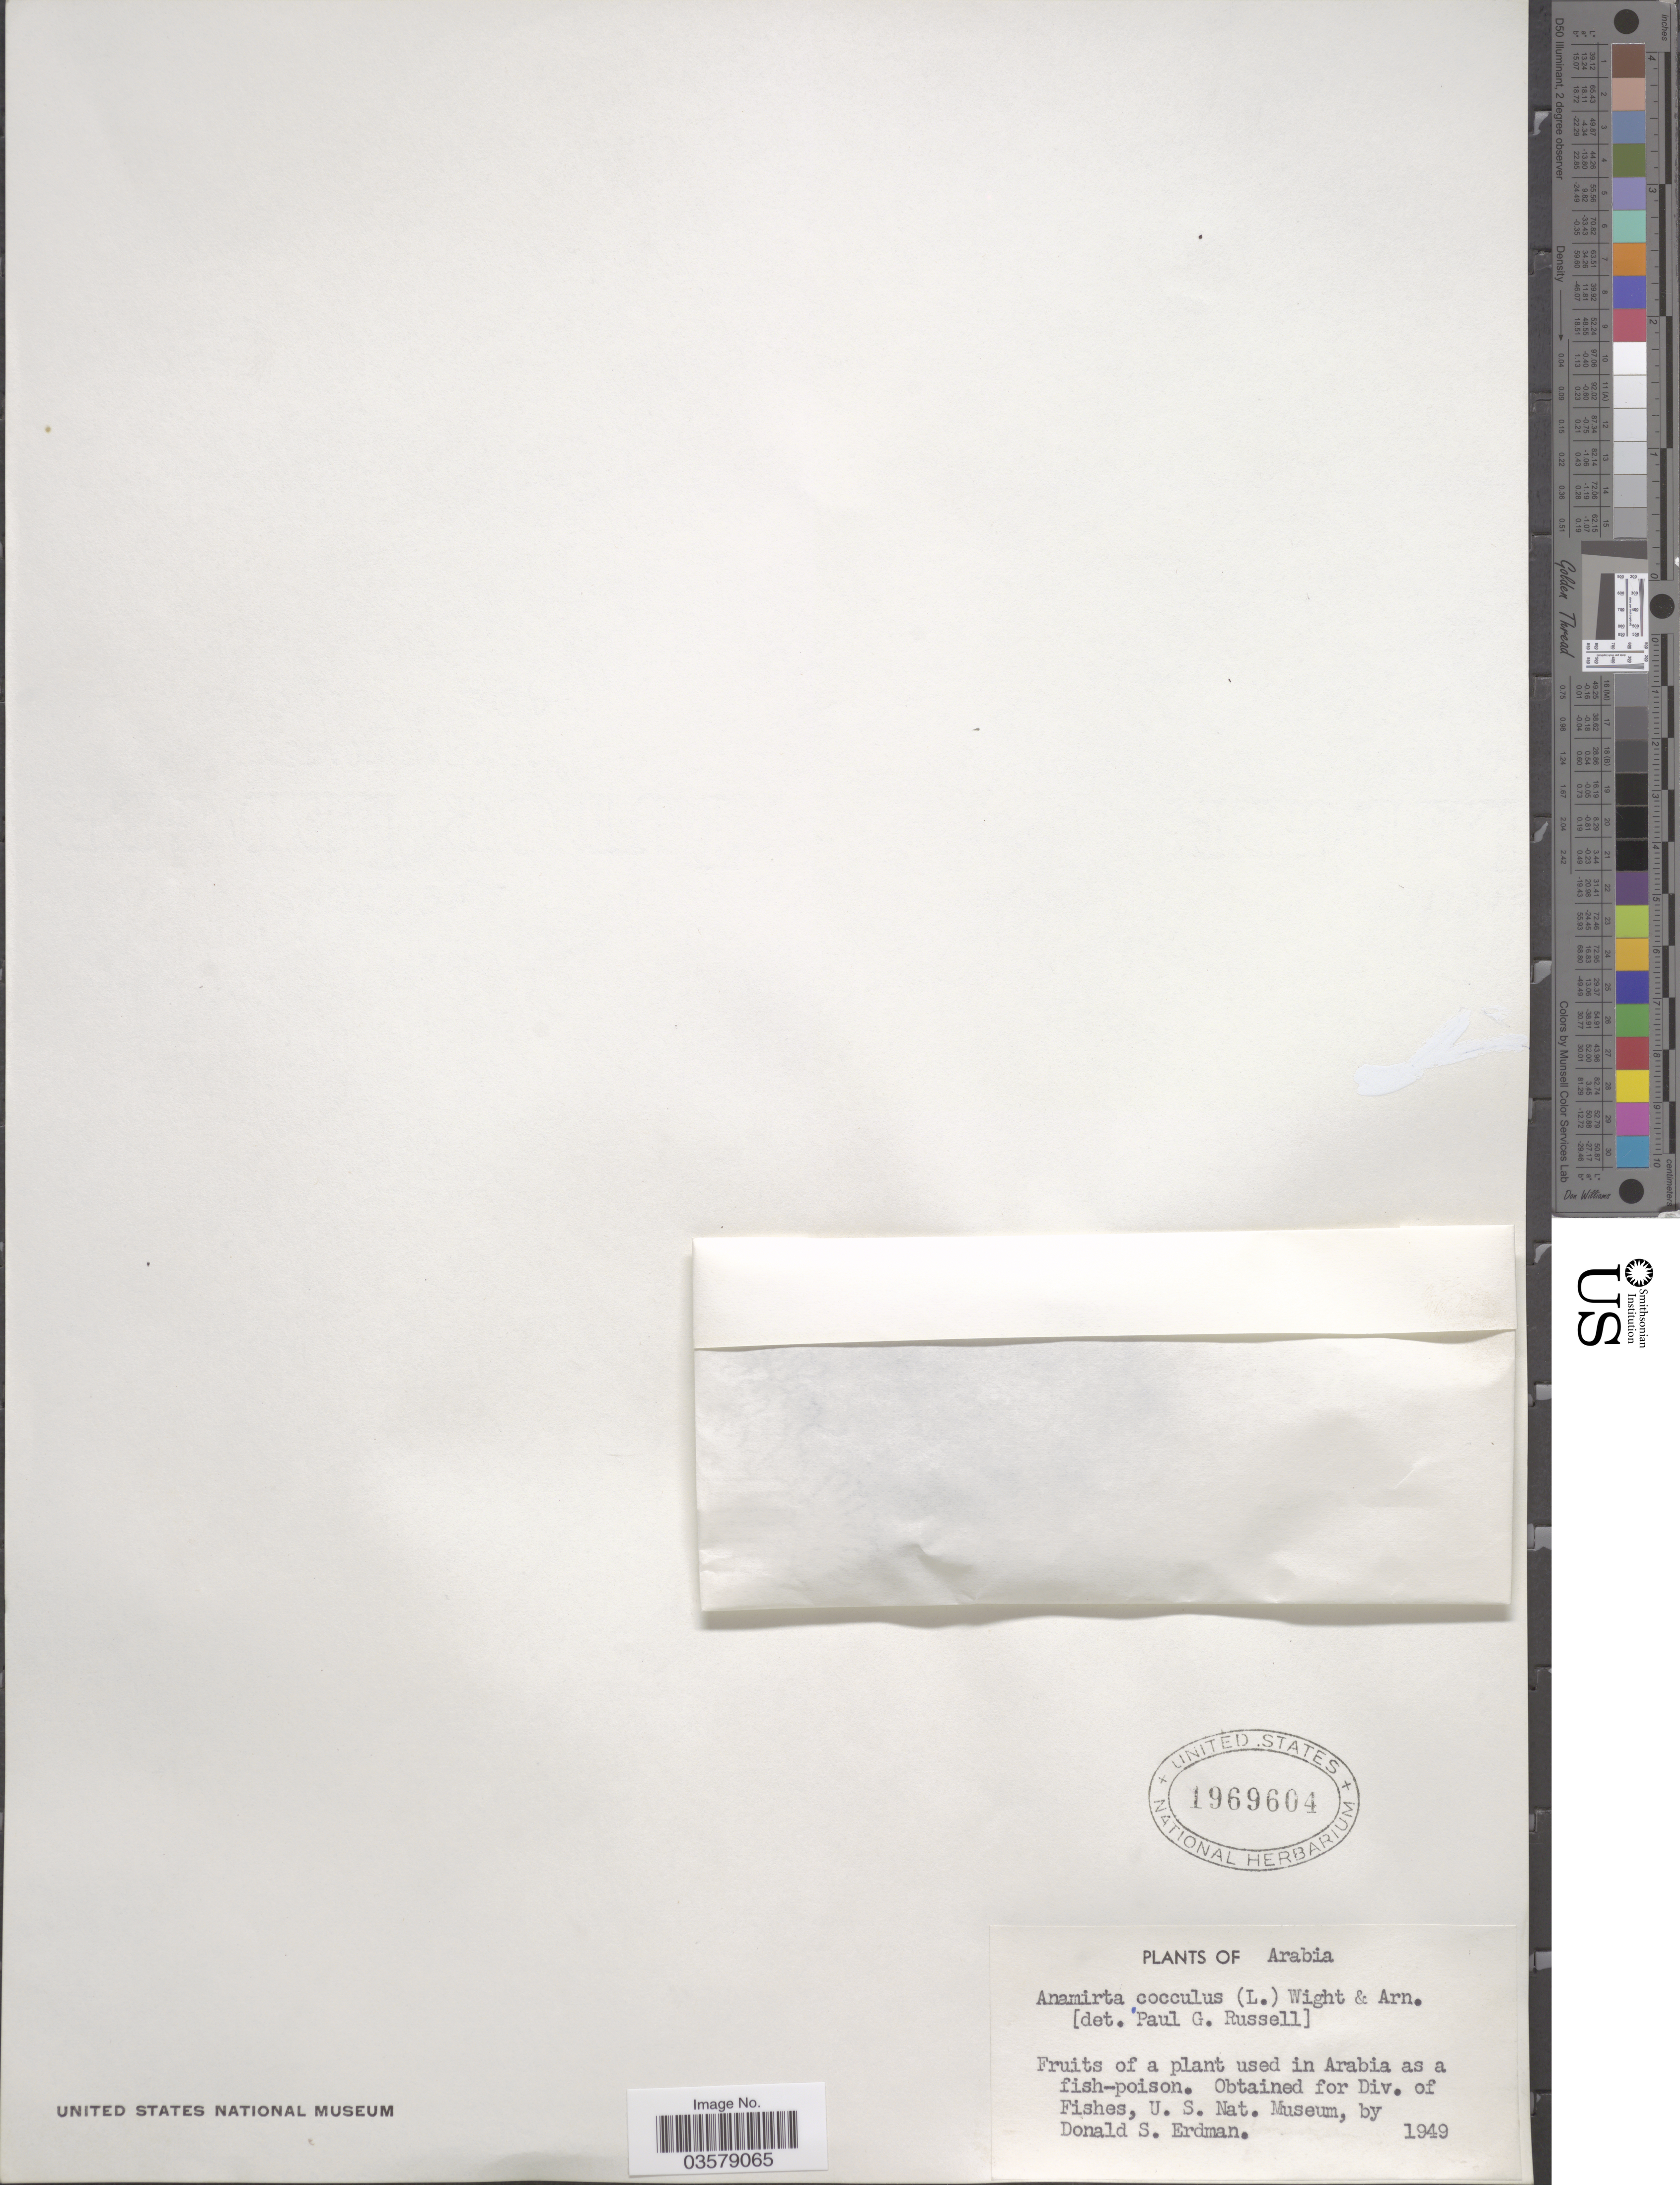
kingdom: Plantae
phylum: Tracheophyta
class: Magnoliopsida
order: Ranunculales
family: Menispermaceae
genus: Anamirta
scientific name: Anamirta cocculus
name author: (L.) Wight & Arn.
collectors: D. Erdman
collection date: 1949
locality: Arabia.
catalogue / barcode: US 1969604